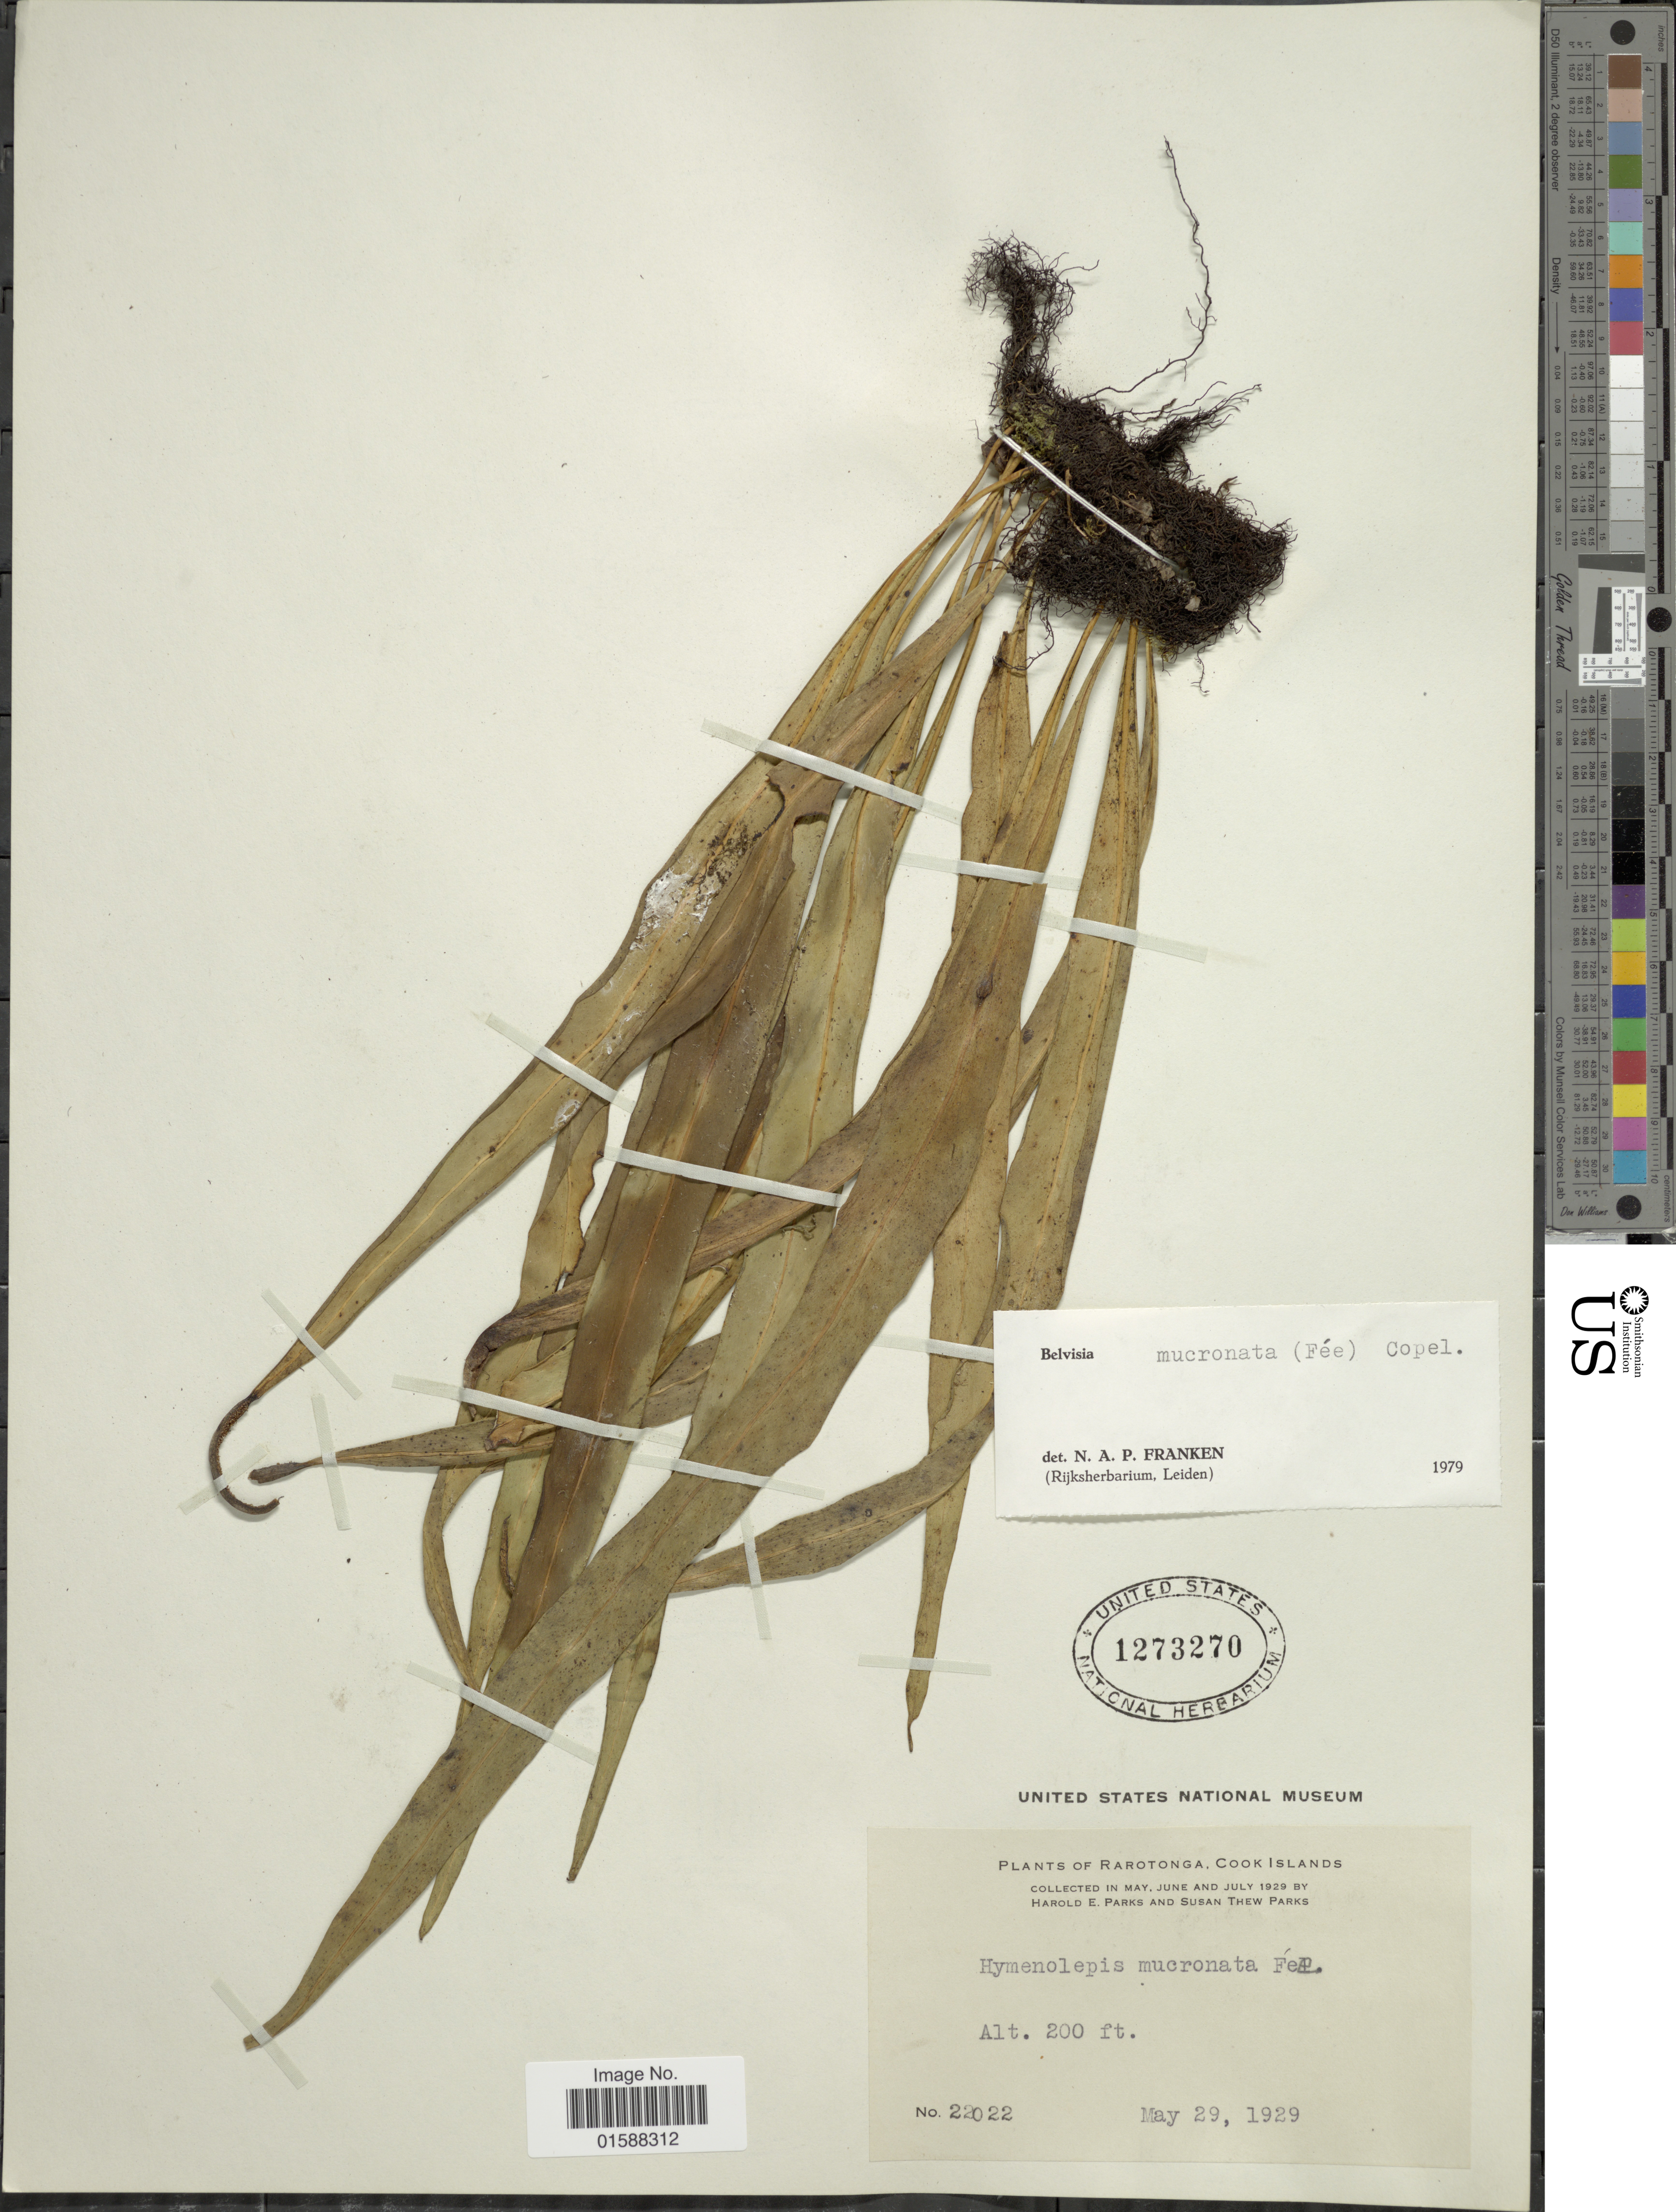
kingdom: Plantae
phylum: Tracheophyta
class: Polypodiopsida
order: Polypodiales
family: Polypodiaceae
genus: Lepisorus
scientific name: Lepisorus mucronatus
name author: (Fée) Li S. Wang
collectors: H. E. Parks & S. Parks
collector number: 22022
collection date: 1929-05-29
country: Cook Islands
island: Rarotonga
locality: Rarotonga.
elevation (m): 61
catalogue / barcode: US 1273270